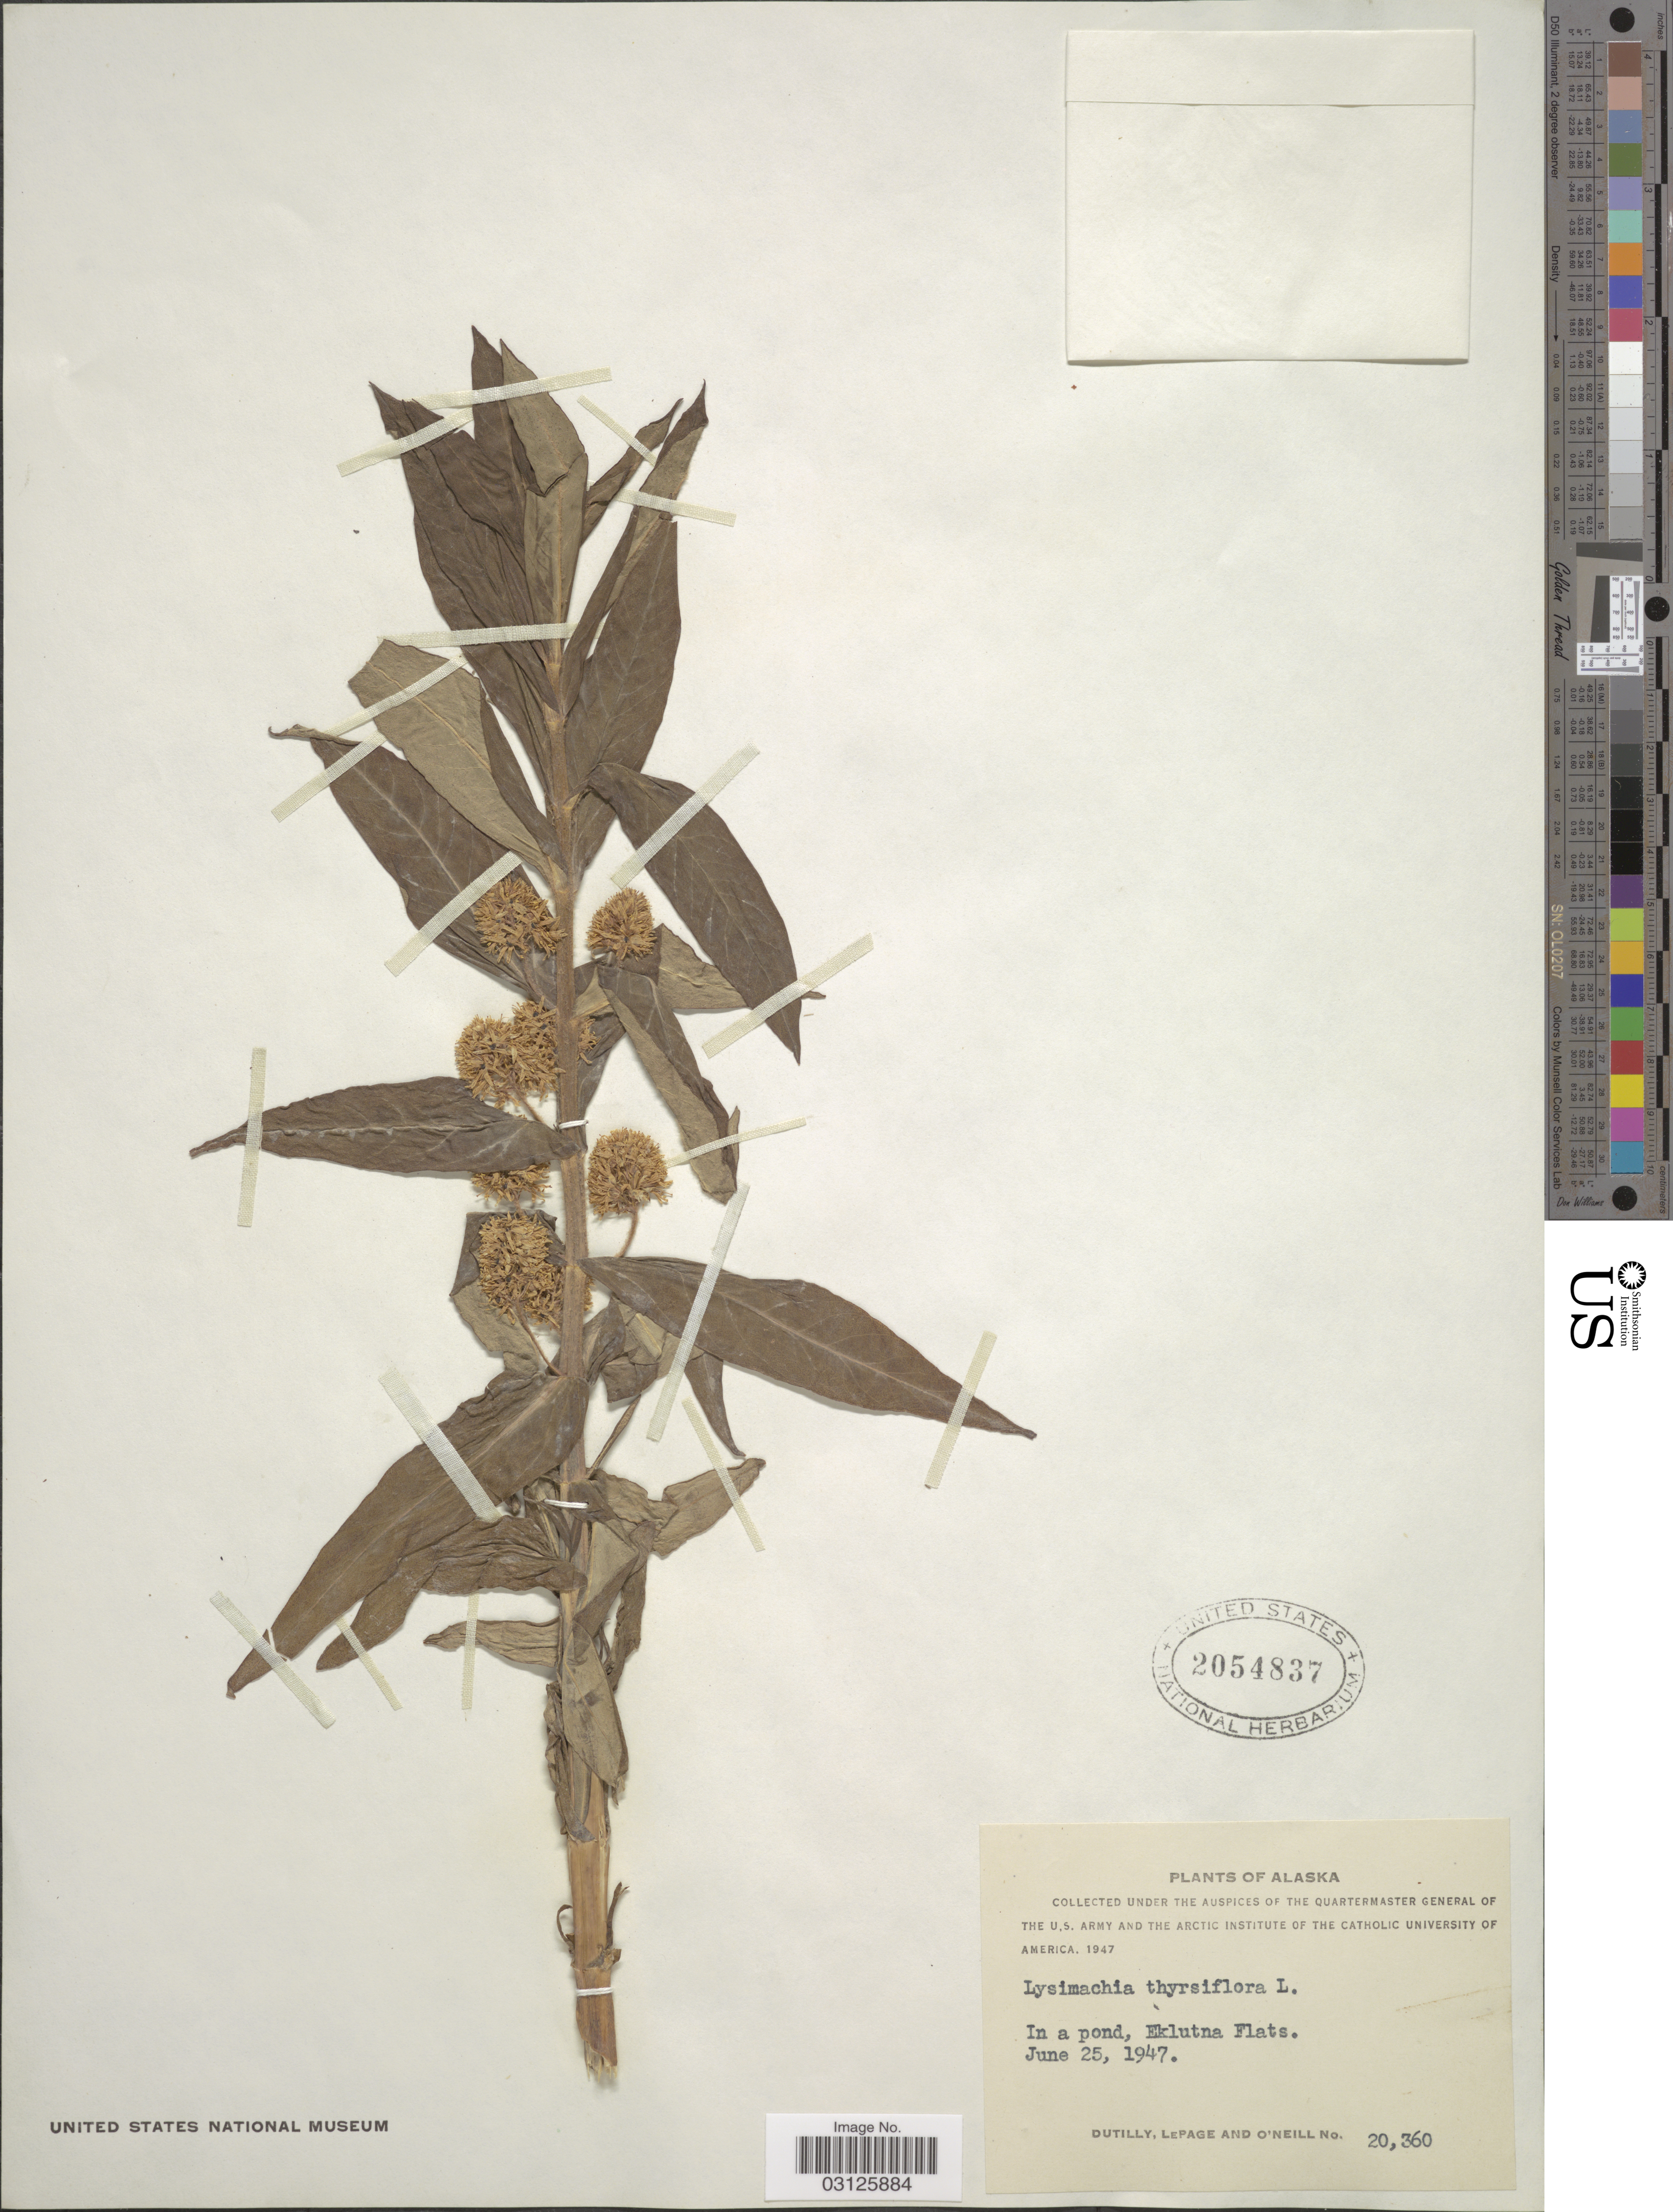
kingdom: Plantae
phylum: Tracheophyta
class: Magnoliopsida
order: Ericales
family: Primulaceae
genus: Lysimachia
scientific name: Lysimachia thyrsiflora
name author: L.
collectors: -. Dutilly, -. LePage & -. O'Neill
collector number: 20360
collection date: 1947-06-25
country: United States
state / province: Alaska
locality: In a pond, Eklutna Flats.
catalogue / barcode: US 2054837